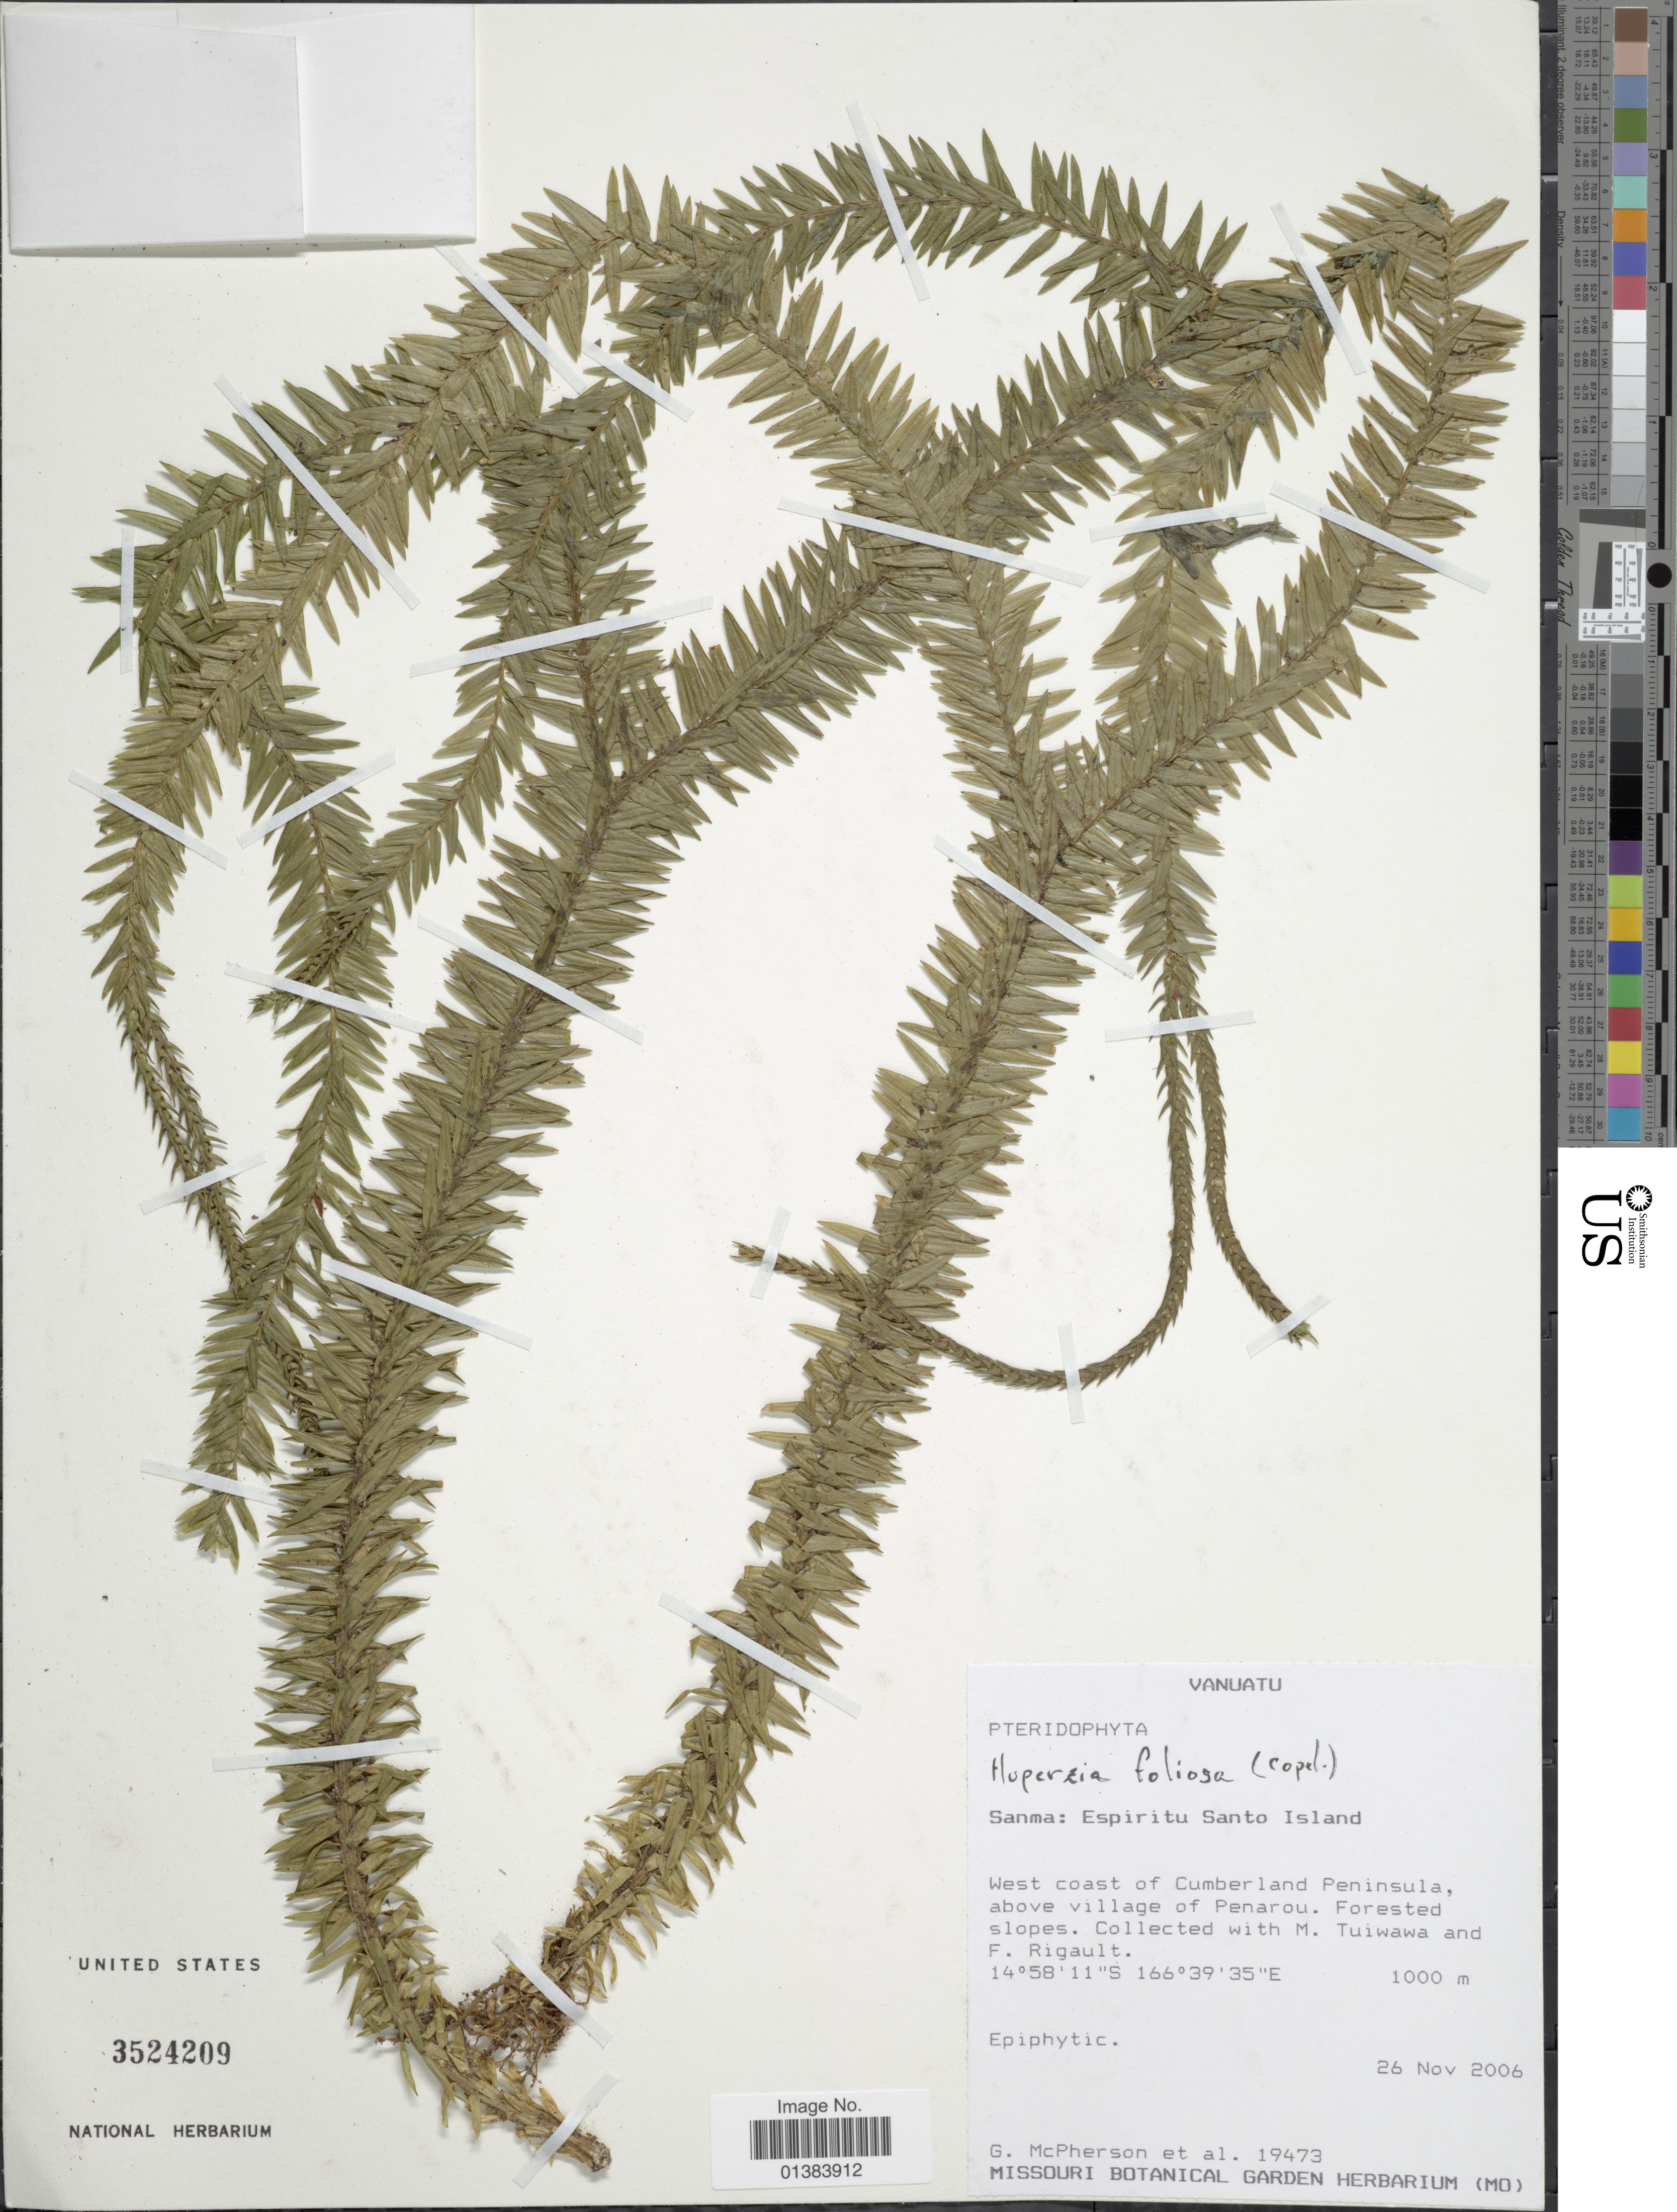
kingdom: Plantae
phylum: Tracheophyta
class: Lycopodiopsida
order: Lycopodiales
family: Lycopodiaceae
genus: Phlegmariurus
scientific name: Phlegmariurus oceanianus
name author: (Herter) A. R. Field & Bostock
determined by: Field, A. R.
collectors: G. D. McPherson & et al.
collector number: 19473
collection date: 2006-11-26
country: Vanuatu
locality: Sanma: Espiritu Santo Island. West coast of Cumberland Peninsula, above village of Penarou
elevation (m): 1000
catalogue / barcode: US 3524209